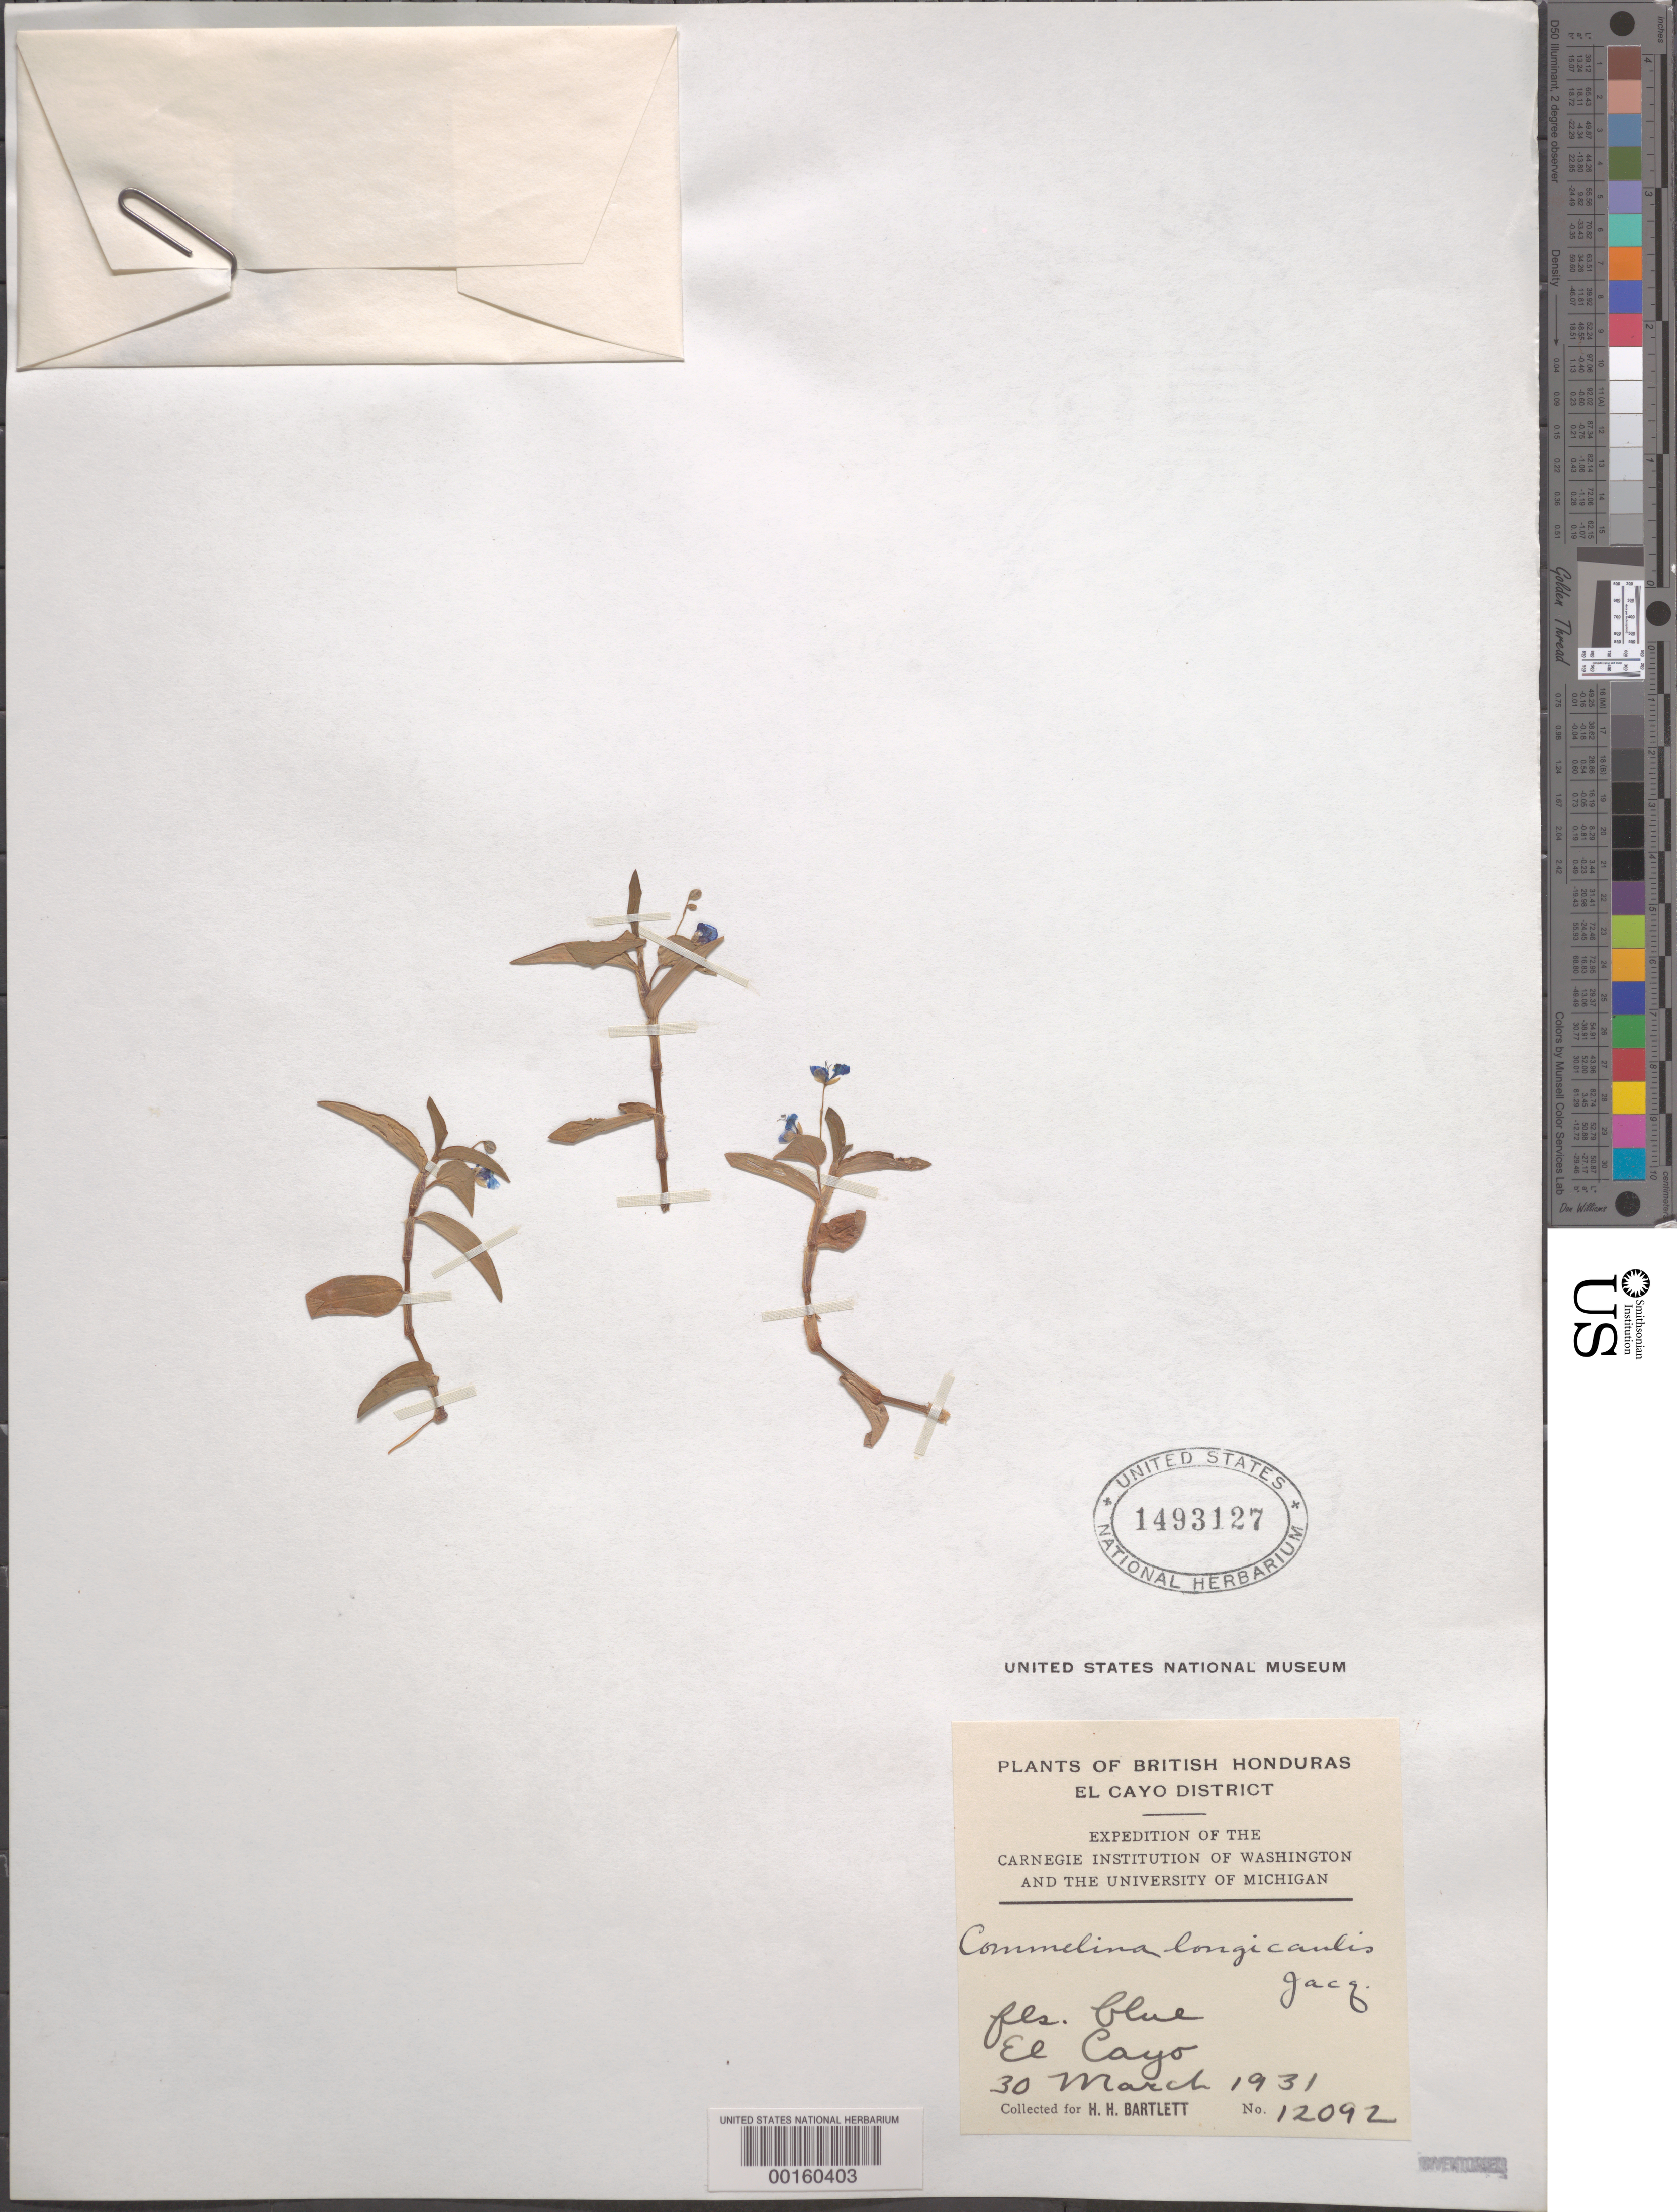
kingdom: Plantae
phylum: Tracheophyta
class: Liliopsida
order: Commelinales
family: Commelinaceae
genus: Commelina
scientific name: Commelina diffusa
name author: Burm. f.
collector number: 12092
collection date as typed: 30 Mar 1931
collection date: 1931-03-30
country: Belize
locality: El Cayo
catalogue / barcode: US 1493127